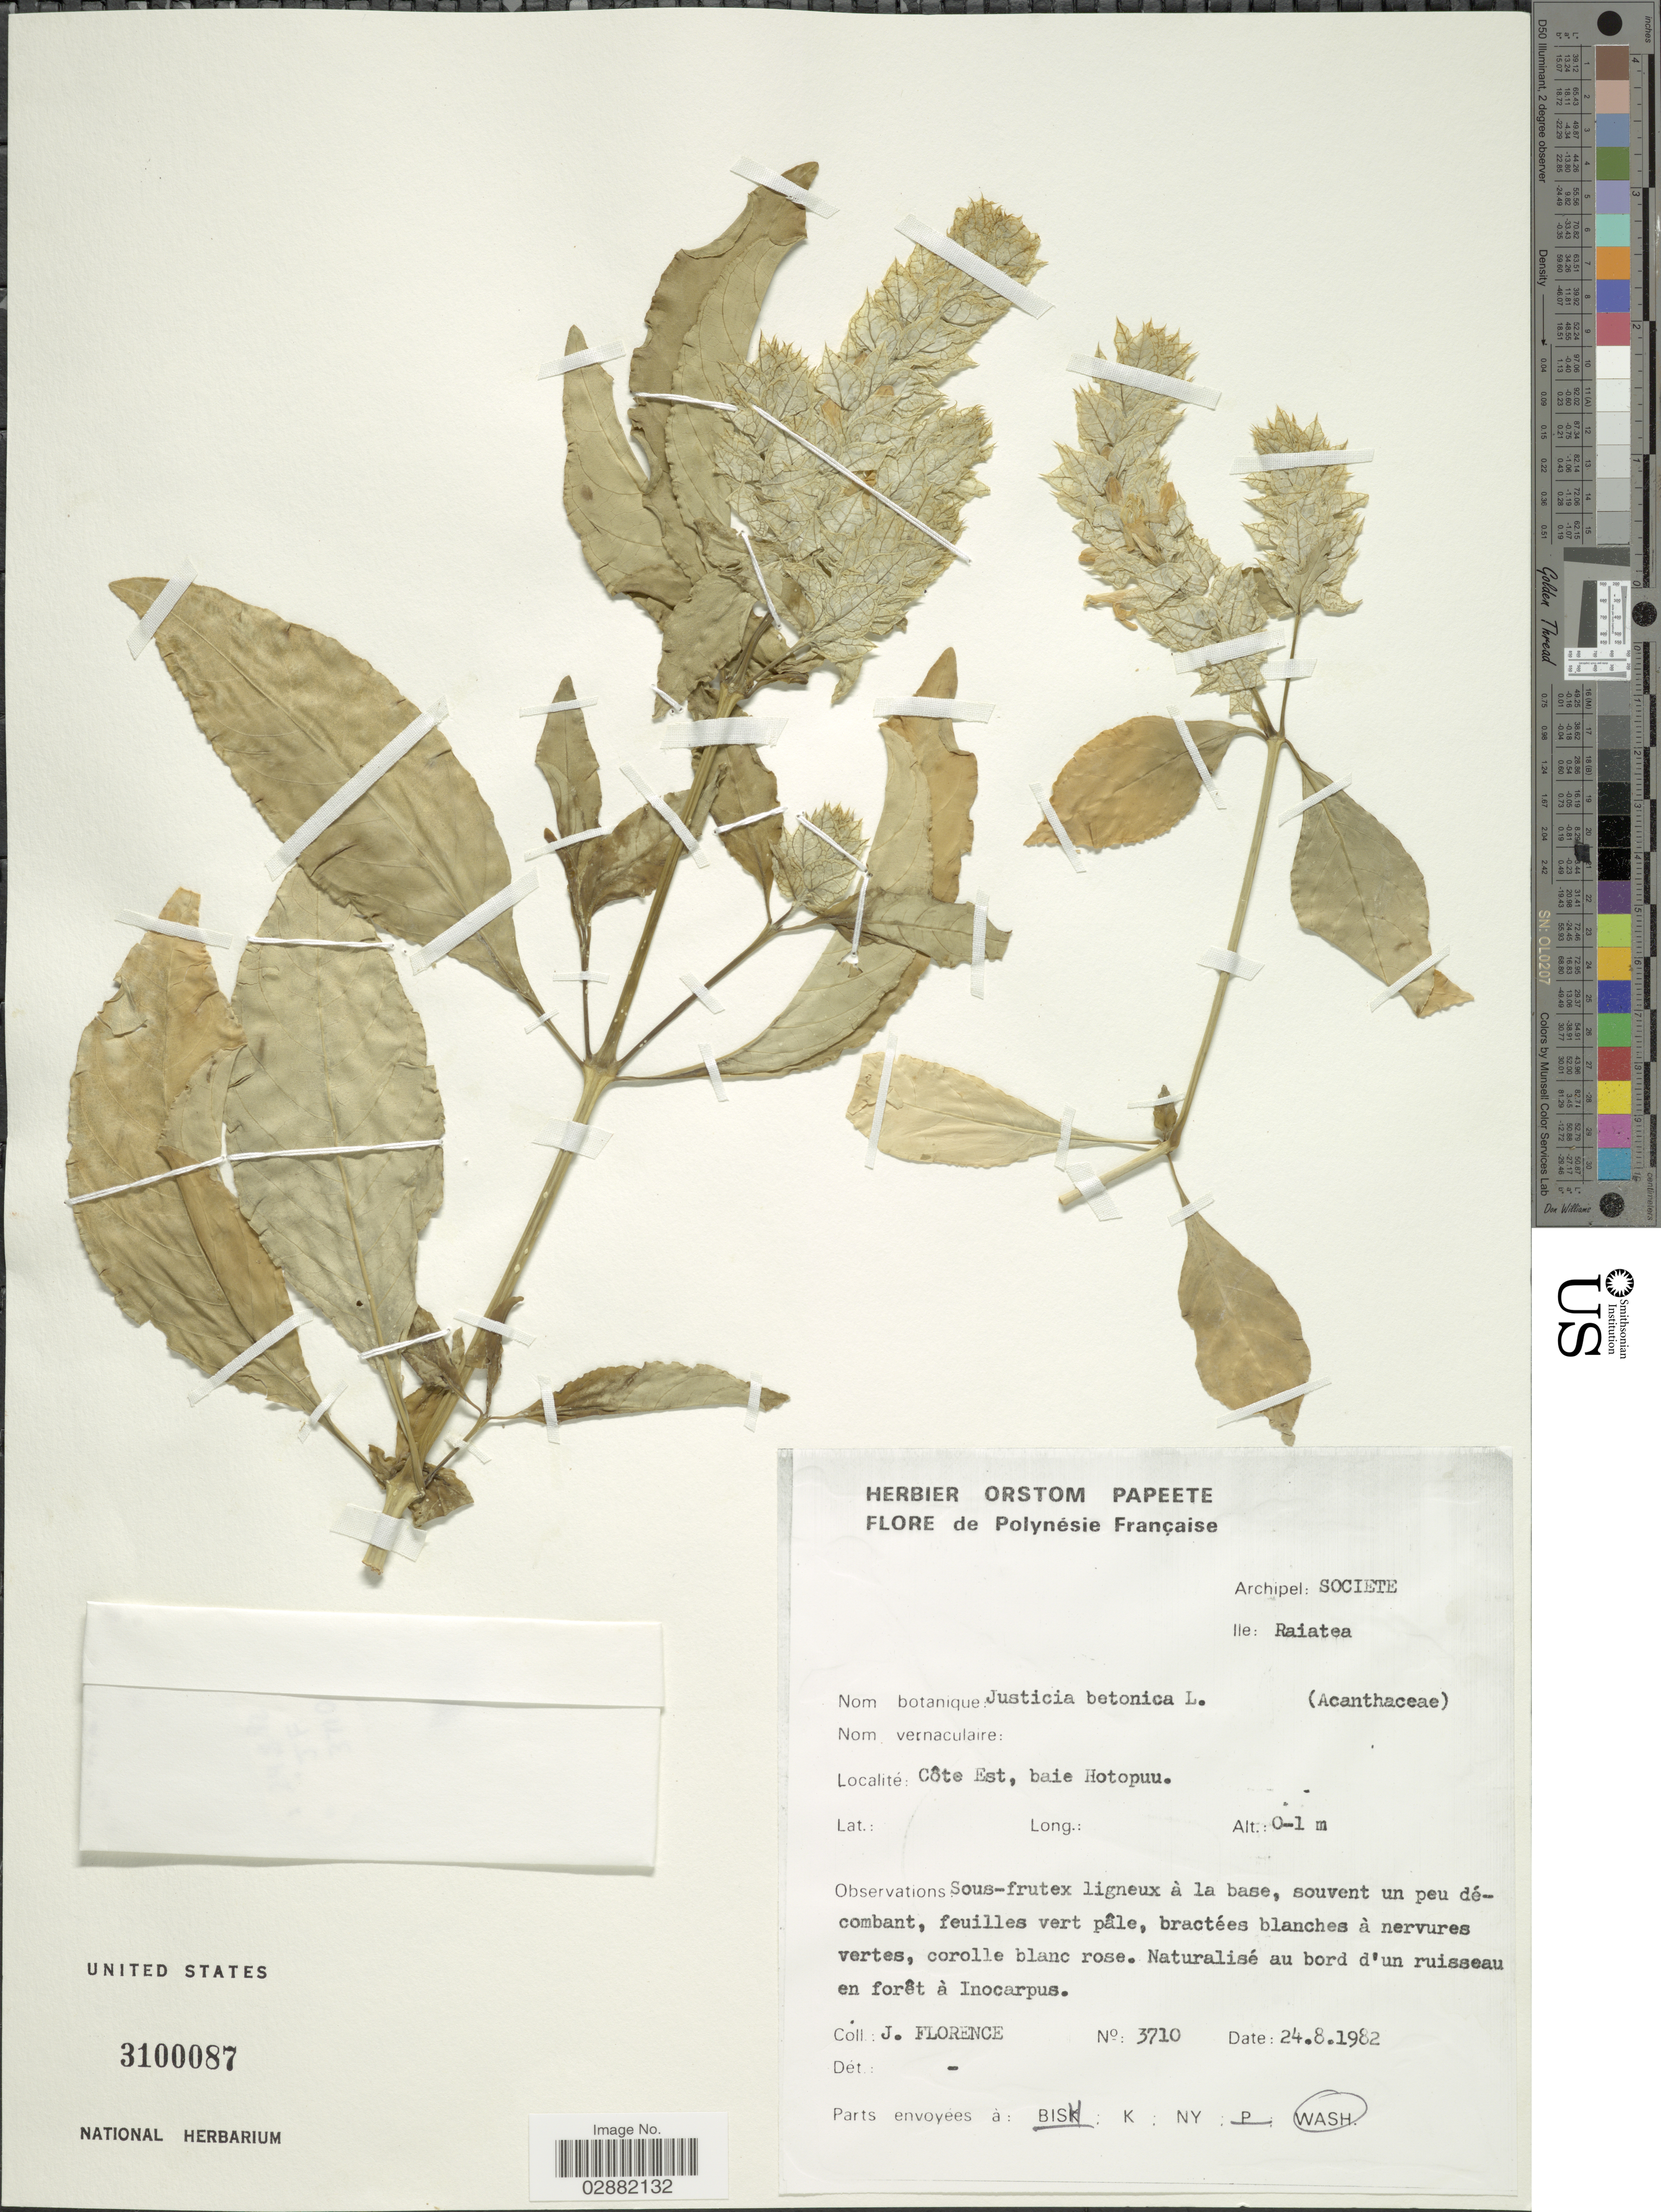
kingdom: Plantae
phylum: Tracheophyta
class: Magnoliopsida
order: Lamiales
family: Acanthaceae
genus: Justicia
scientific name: Justicia betonica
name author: L.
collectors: J. Florence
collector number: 3710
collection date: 1982-08-24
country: French Polynesia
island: Raiatea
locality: Archipel Societe, Ile Raiatea, Côte Est, baie Hotopuu.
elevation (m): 0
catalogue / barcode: US 3100087